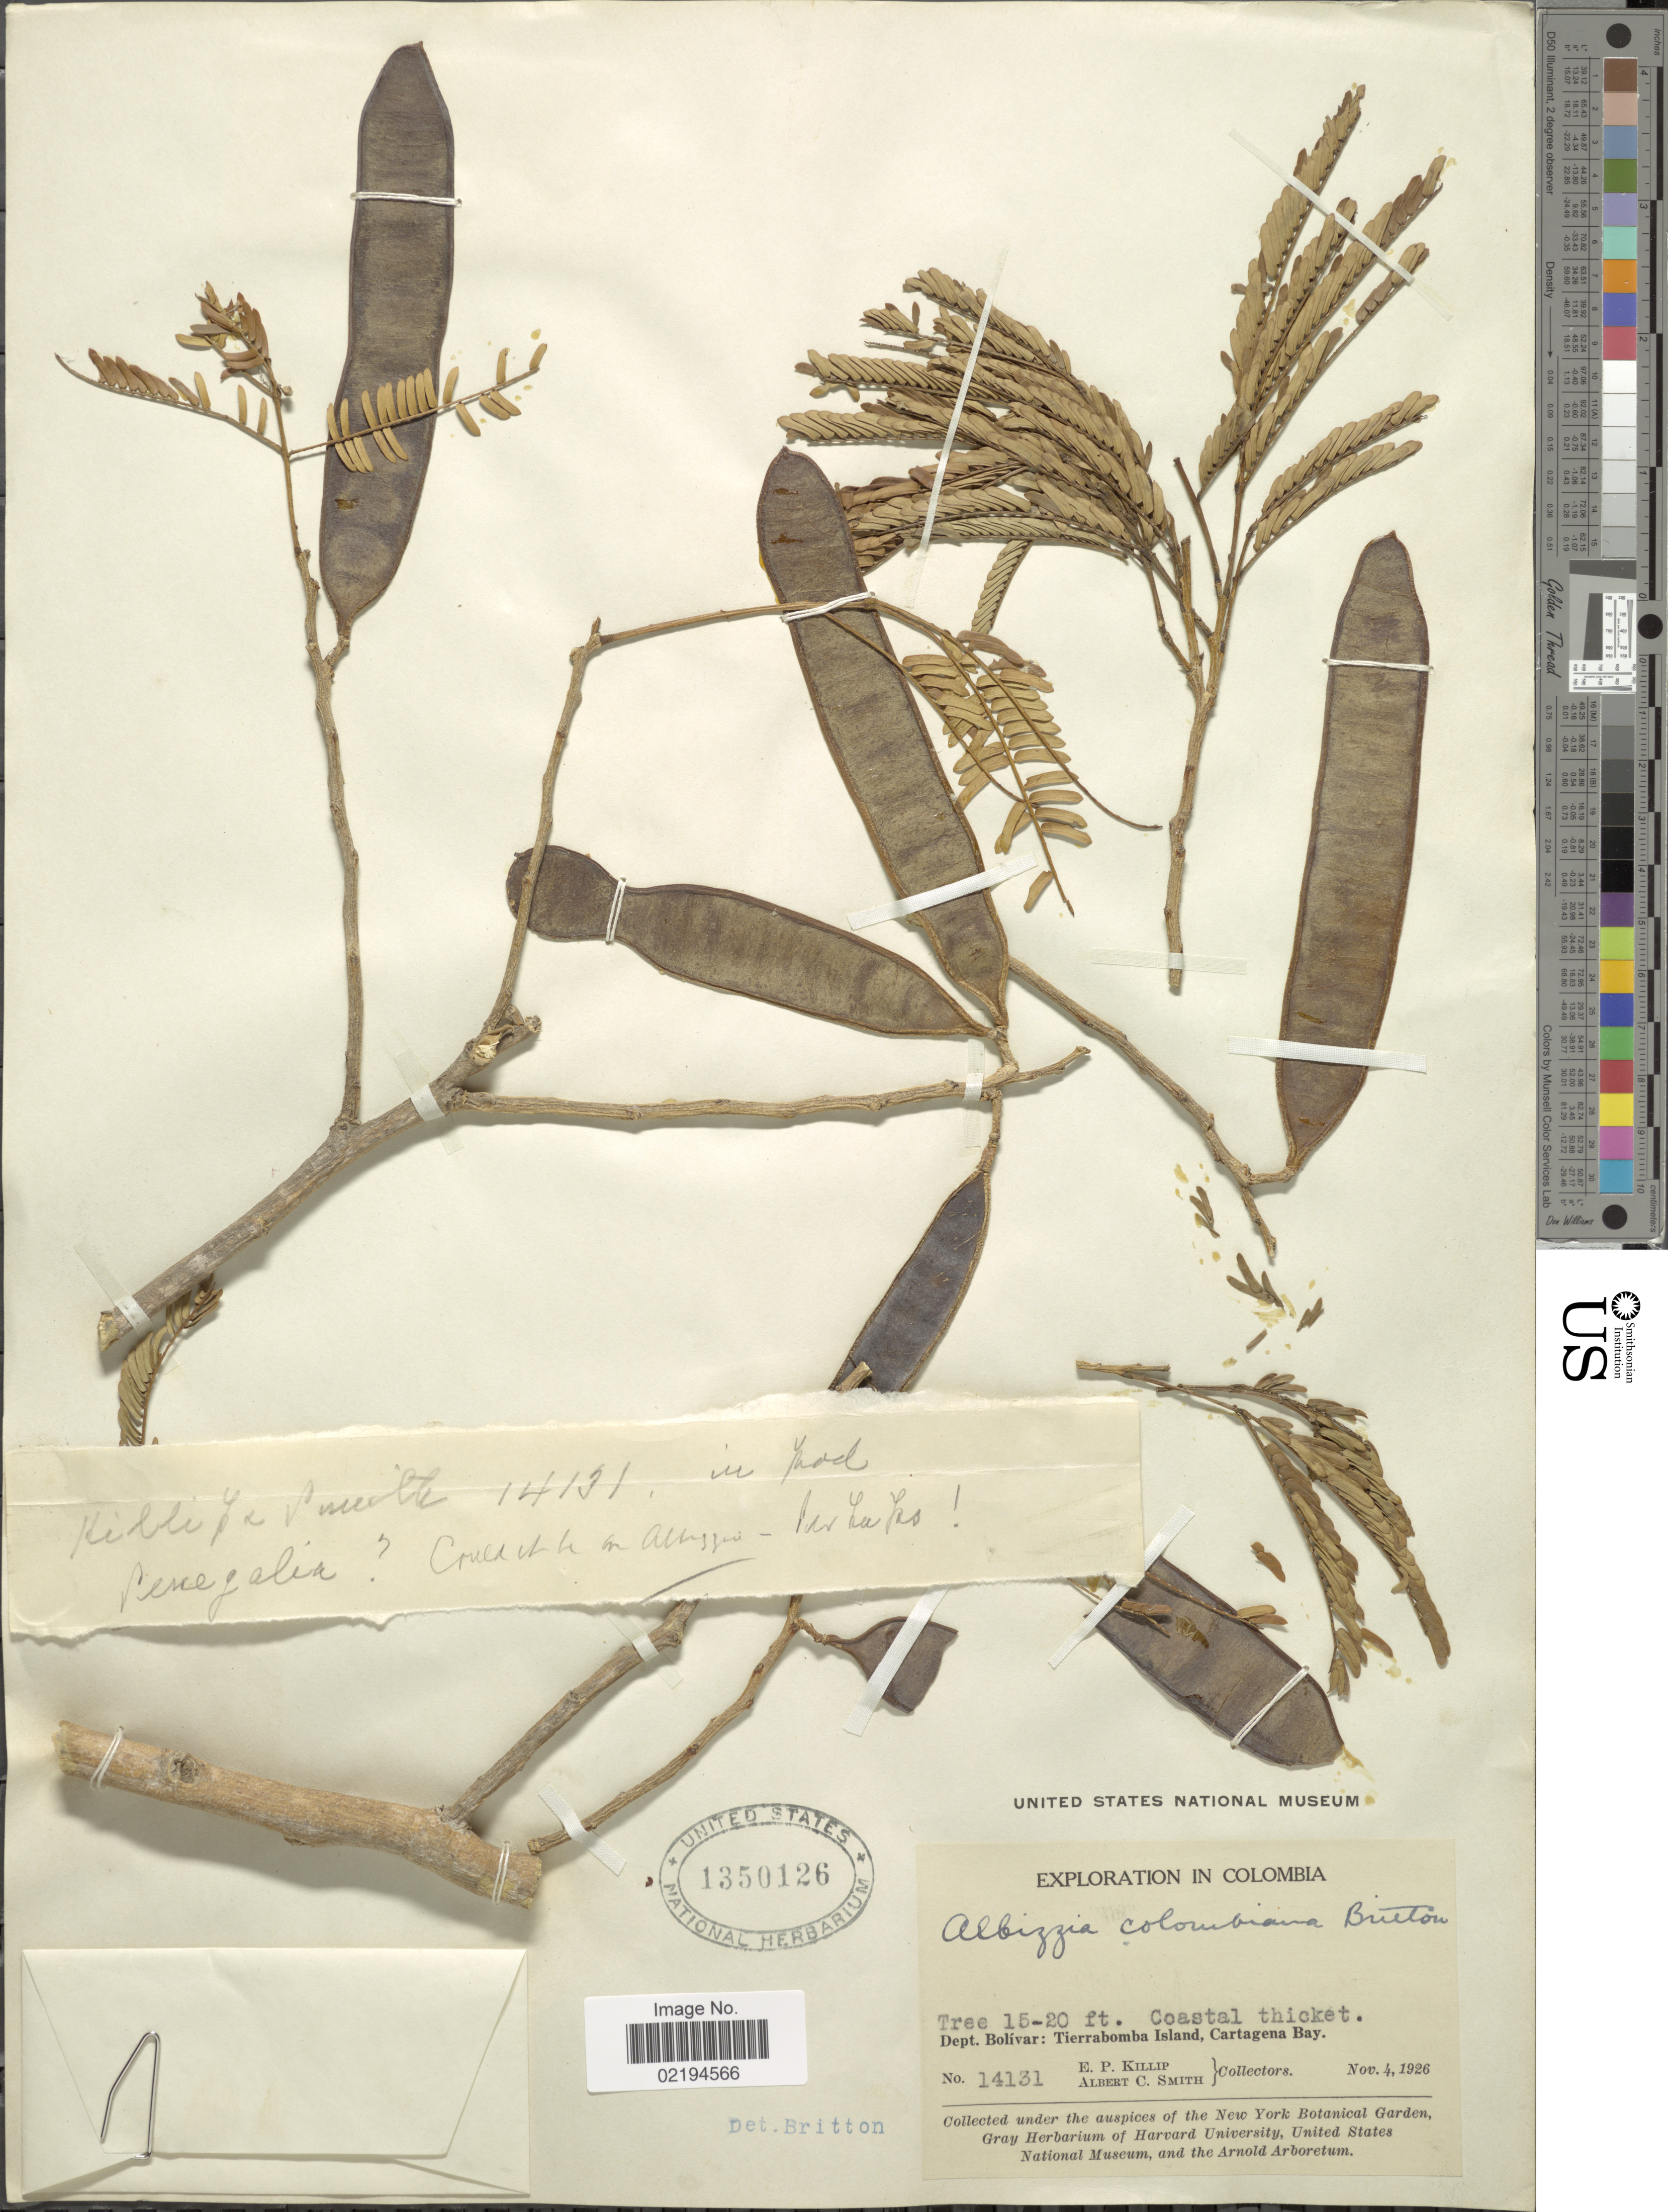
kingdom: Plantae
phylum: Tracheophyta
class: Magnoliopsida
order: Fabales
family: Fabaceae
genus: Pseudalbizzia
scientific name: Pseudalbizzia niopoides var. colombiana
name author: (Britton) Koenen & Duno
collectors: E. P. Killip & A. C. Smith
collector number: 14131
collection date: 1926-11-04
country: Colombia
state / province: Bolívar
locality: Tierrabomba Island, Cartagena Bay coastal thicket.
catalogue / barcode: US 1350126